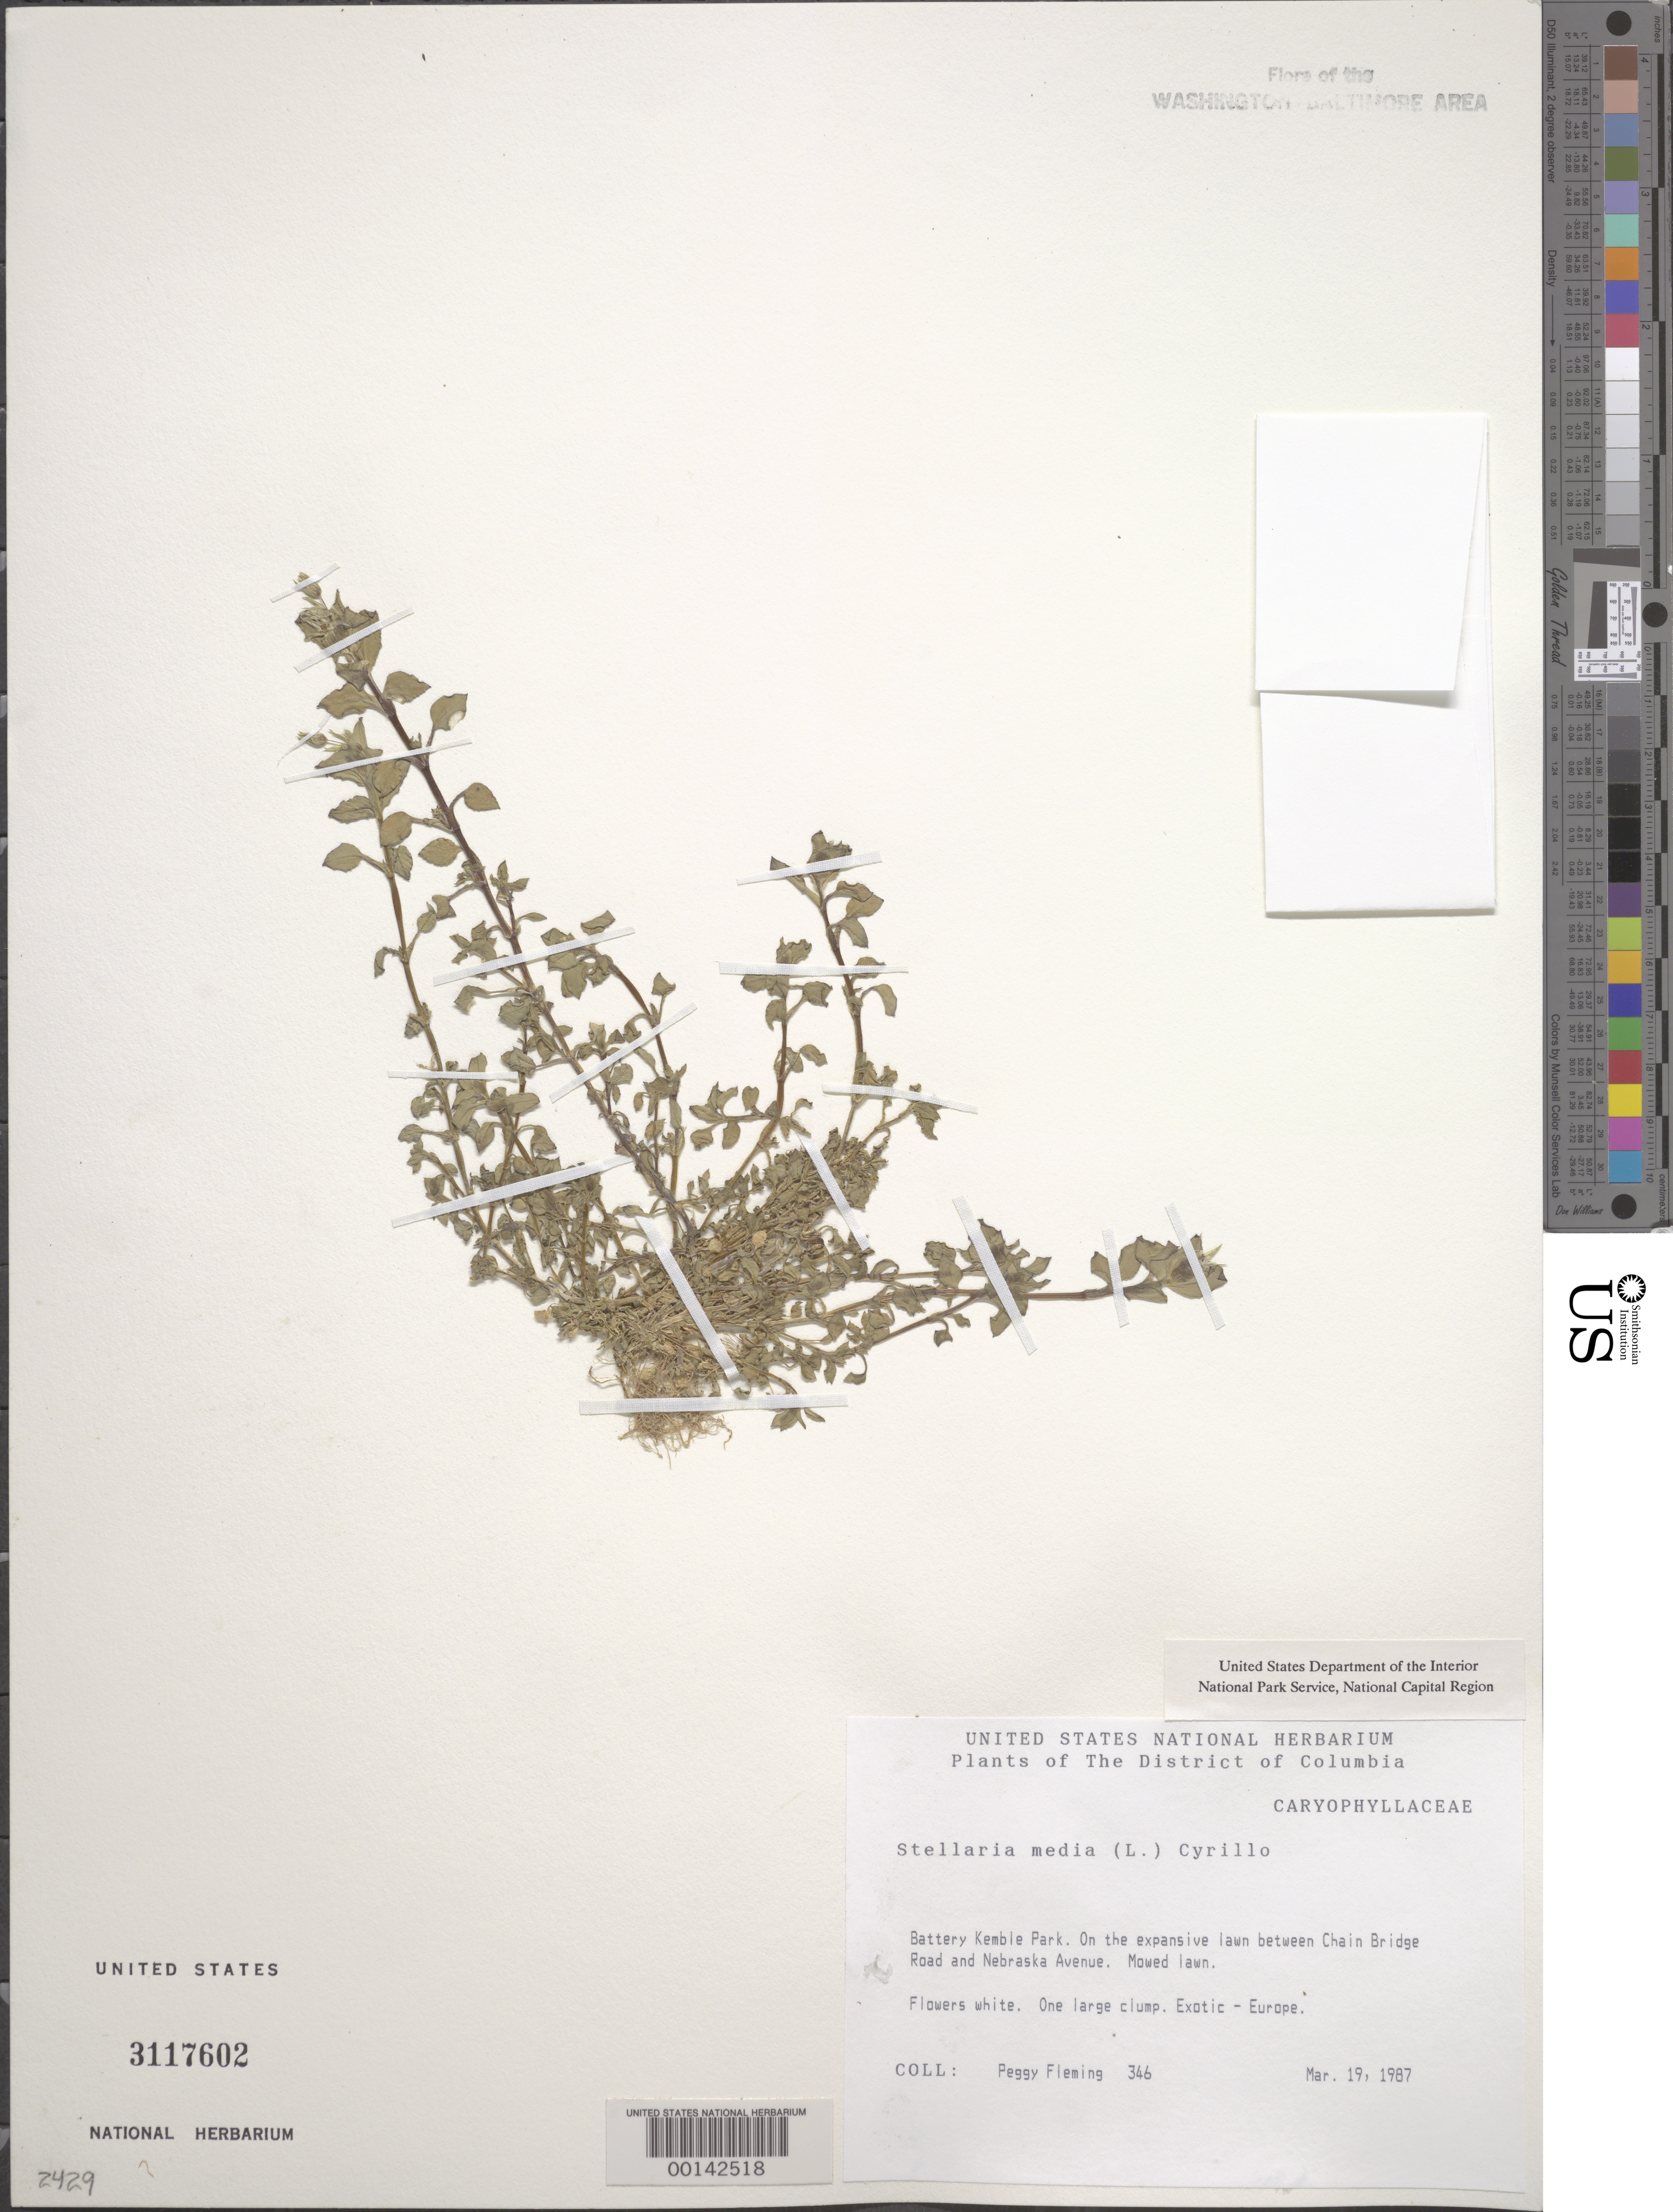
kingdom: Plantae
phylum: Tracheophyta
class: Magnoliopsida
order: Caryophyllales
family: Caryophyllaceae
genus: Stellaria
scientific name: Stellaria media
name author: (L.) Vill.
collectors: P. Fleming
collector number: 346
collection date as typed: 19 Mar 1987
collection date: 1987-03-19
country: United States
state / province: District of Columbia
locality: Battery Kemble Park. On the expansive lawn between Chain Bridge Road and Nebraska Avenue. Battery Kemble Park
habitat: Mowed lawn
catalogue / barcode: US 3117602